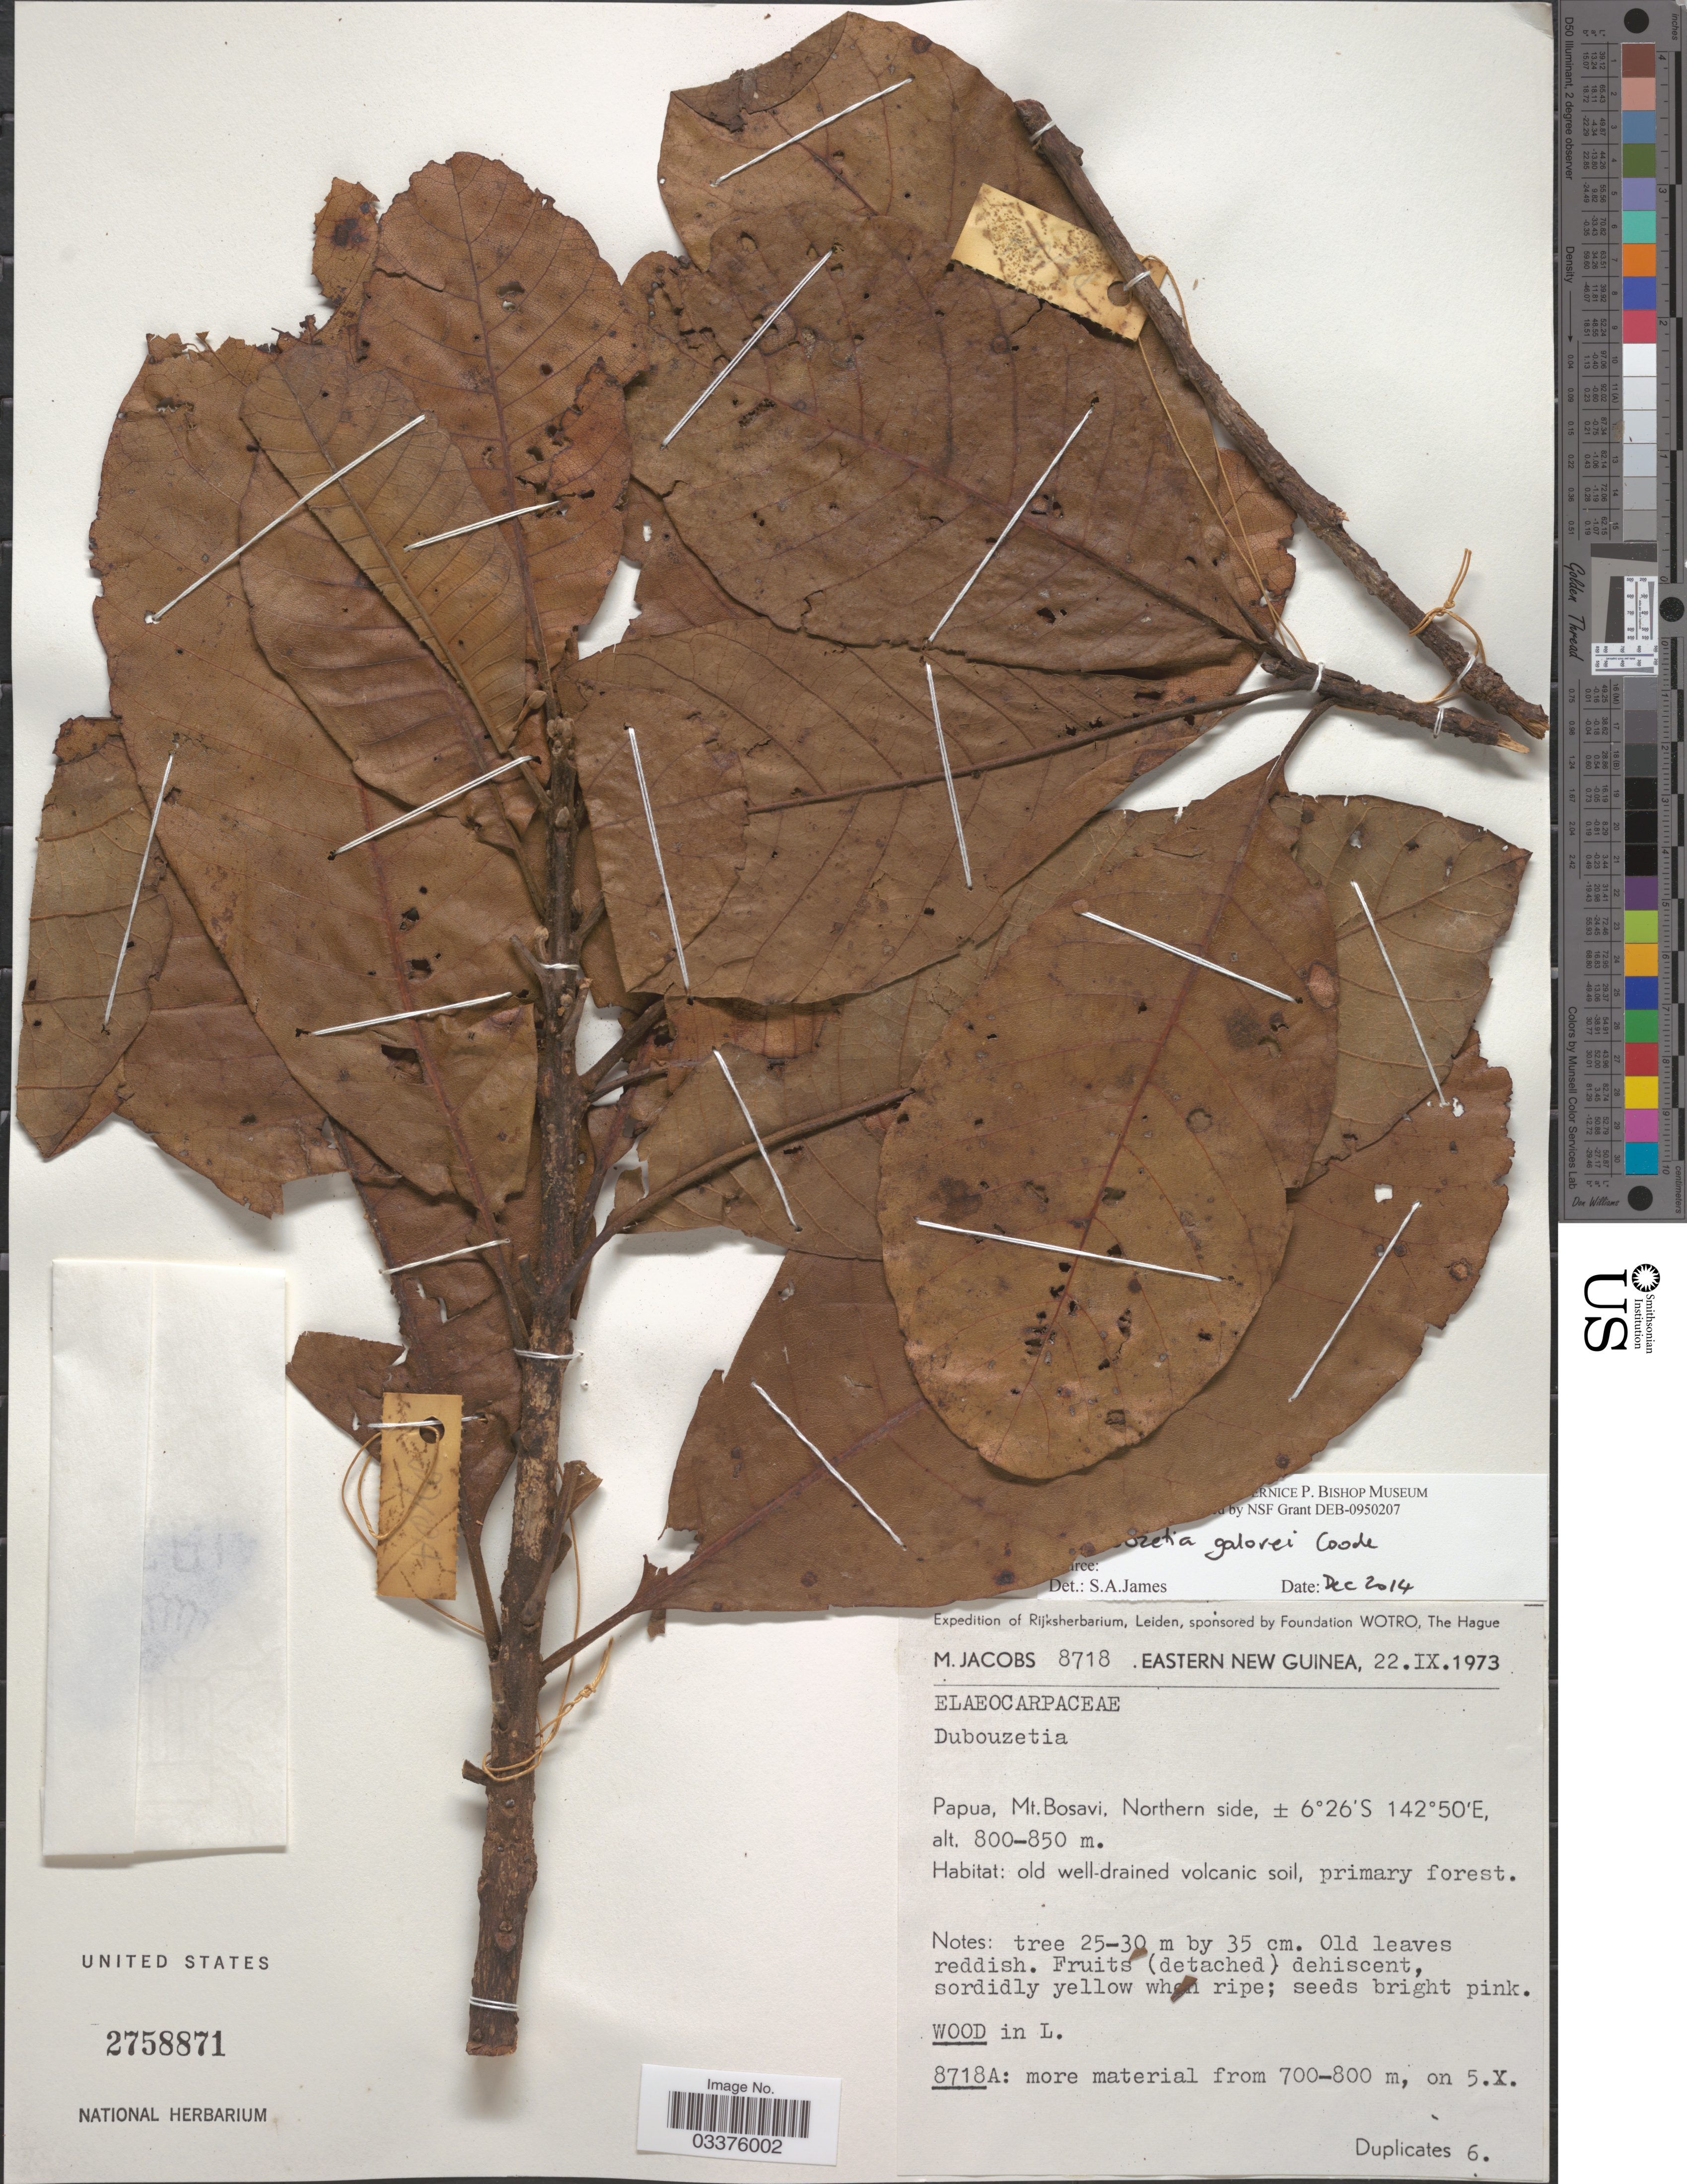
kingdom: Plantae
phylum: Tracheophyta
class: Magnoliopsida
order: Oxalidales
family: Elaeocarpaceae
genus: Dubouzetia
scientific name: Dubouzetia galorei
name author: Coode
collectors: M. Jacobs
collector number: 8718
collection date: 1973-09-22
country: Papua New Guinea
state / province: Northern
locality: Eastern New Guinea. Papua, Mt. Bosavi. Northern side.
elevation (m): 800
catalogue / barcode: US 2758871